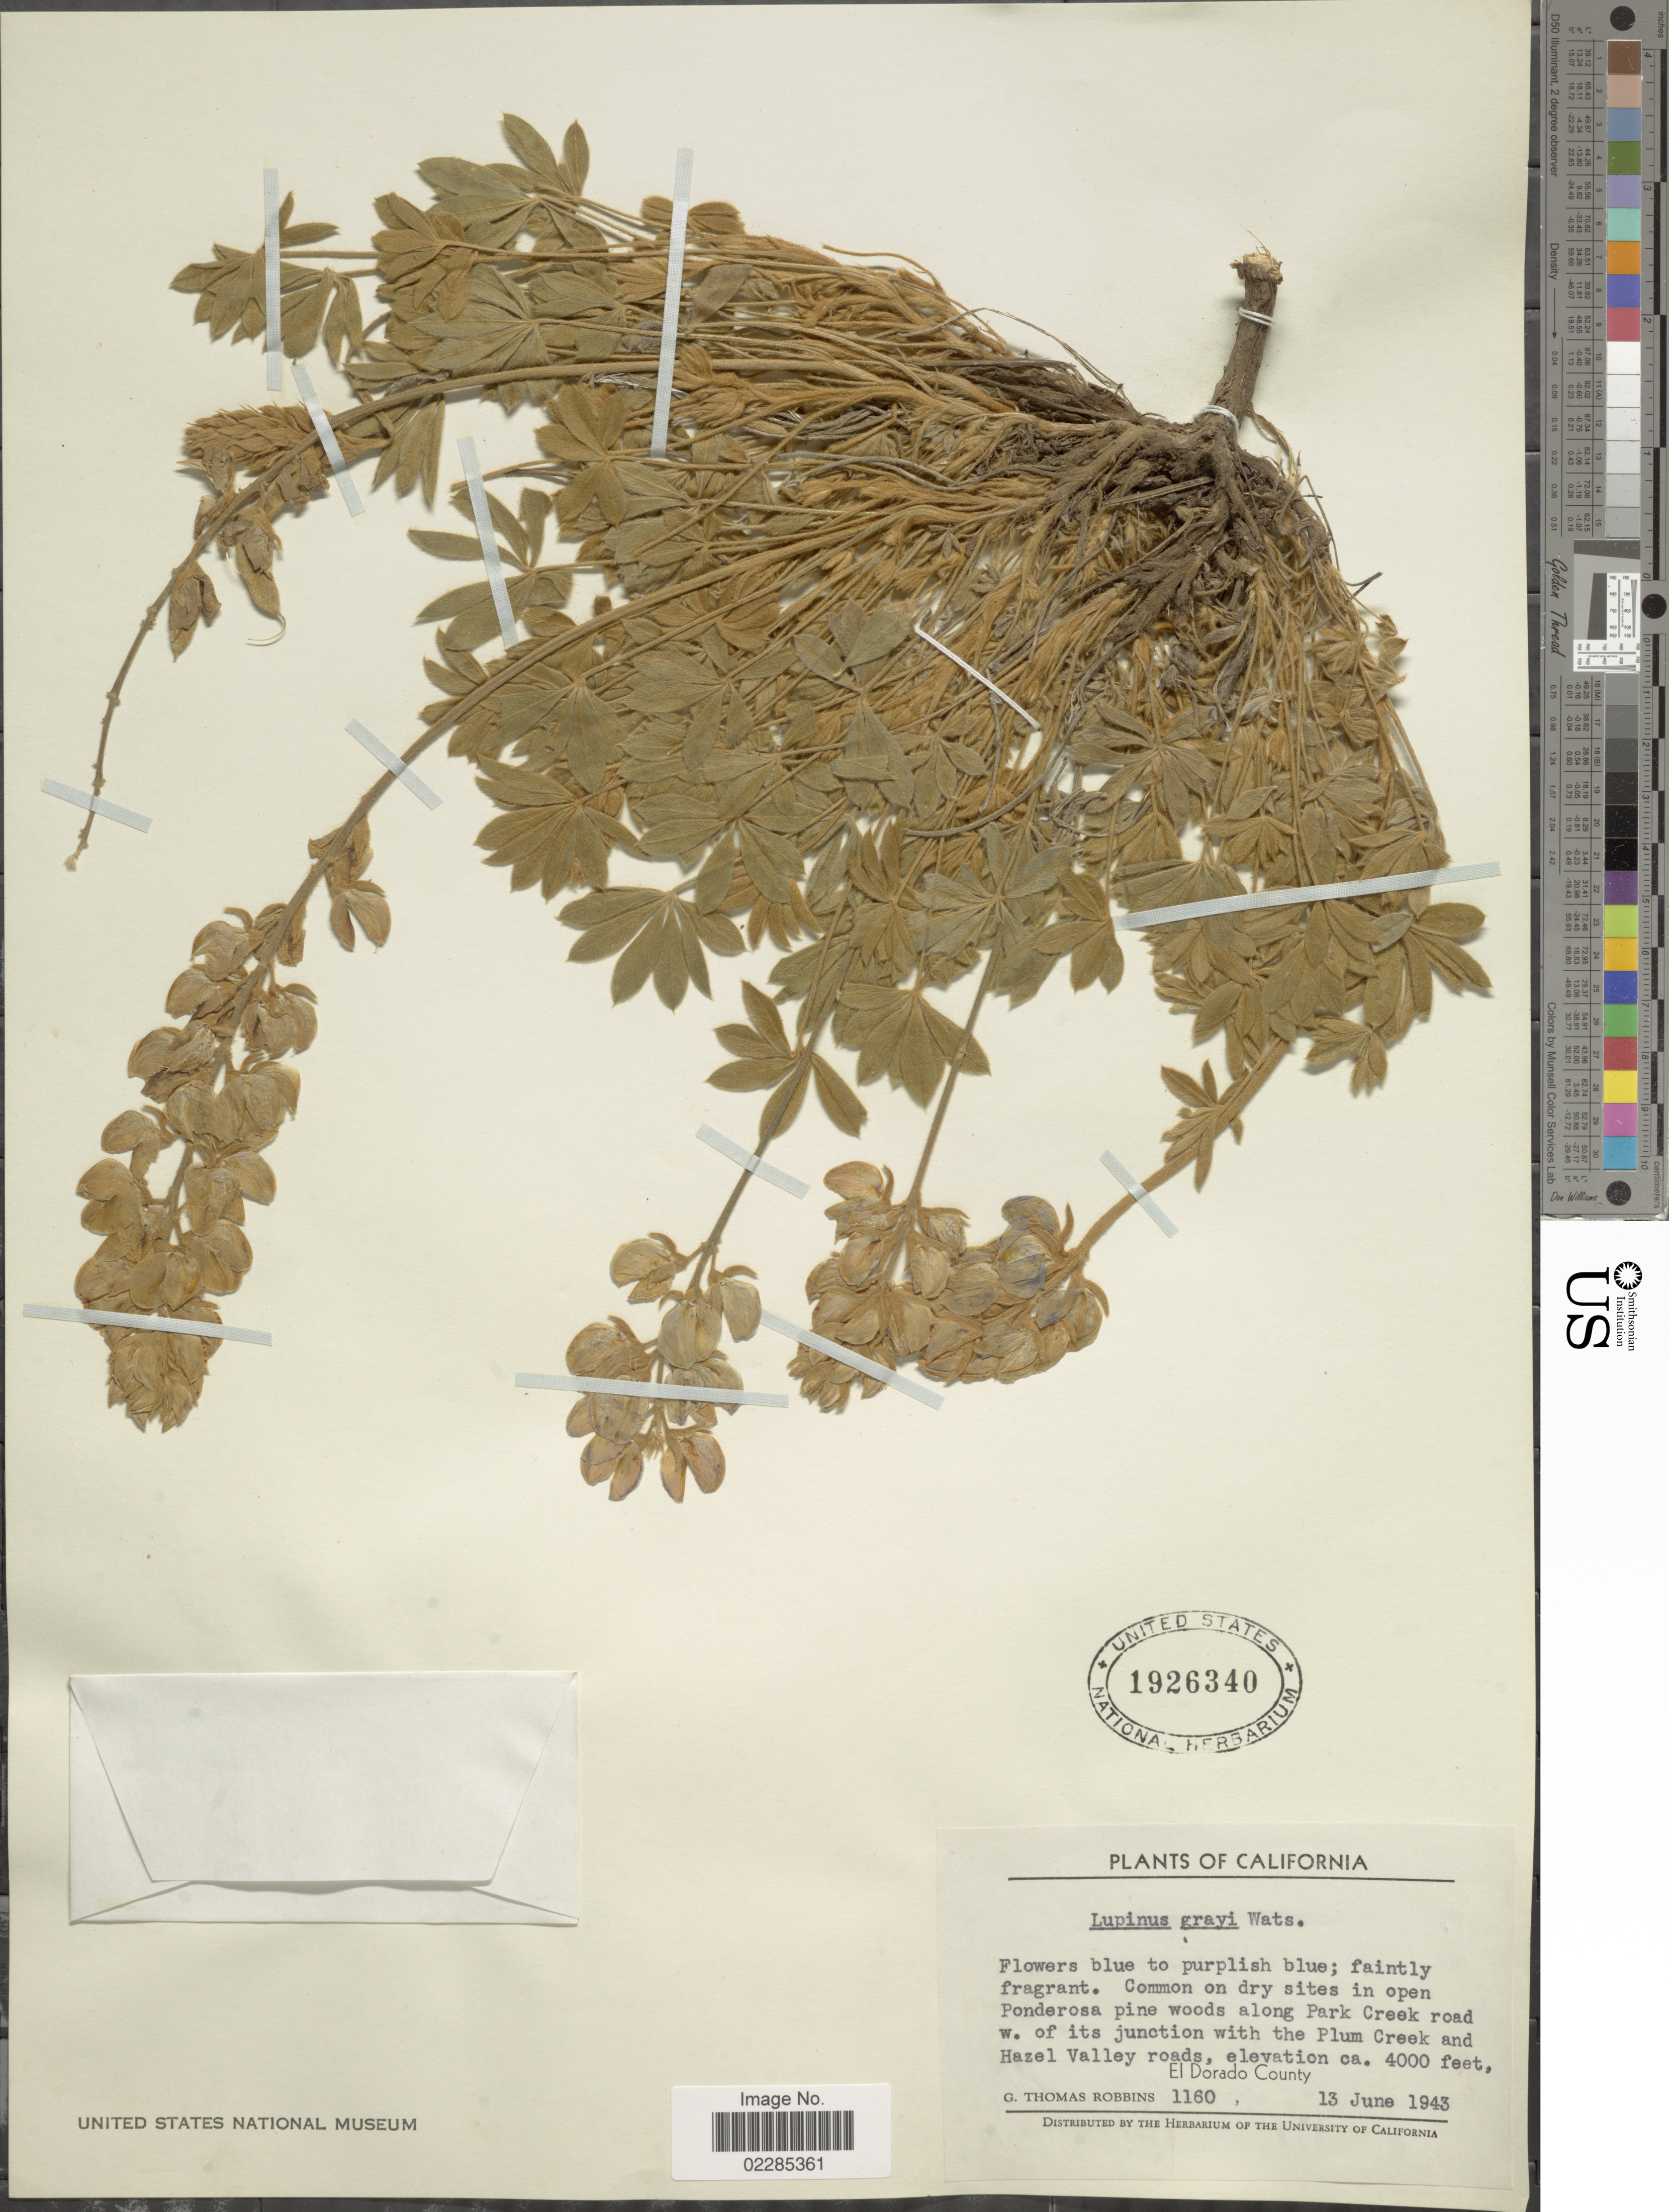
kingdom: Plantae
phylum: Tracheophyta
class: Magnoliopsida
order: Fabales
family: Fabaceae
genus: Lupinus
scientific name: Lupinus grayi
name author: S. Watson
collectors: G. T. Robbins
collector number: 1160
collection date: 1943-06-13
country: United States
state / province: California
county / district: El Dorado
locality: Common on dry sites in open Ponderosa pine woods along Park Creek road w. of its junction with the Plum Creek and Hazel Valley roads, El Dorado County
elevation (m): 1219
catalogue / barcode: US 1926340